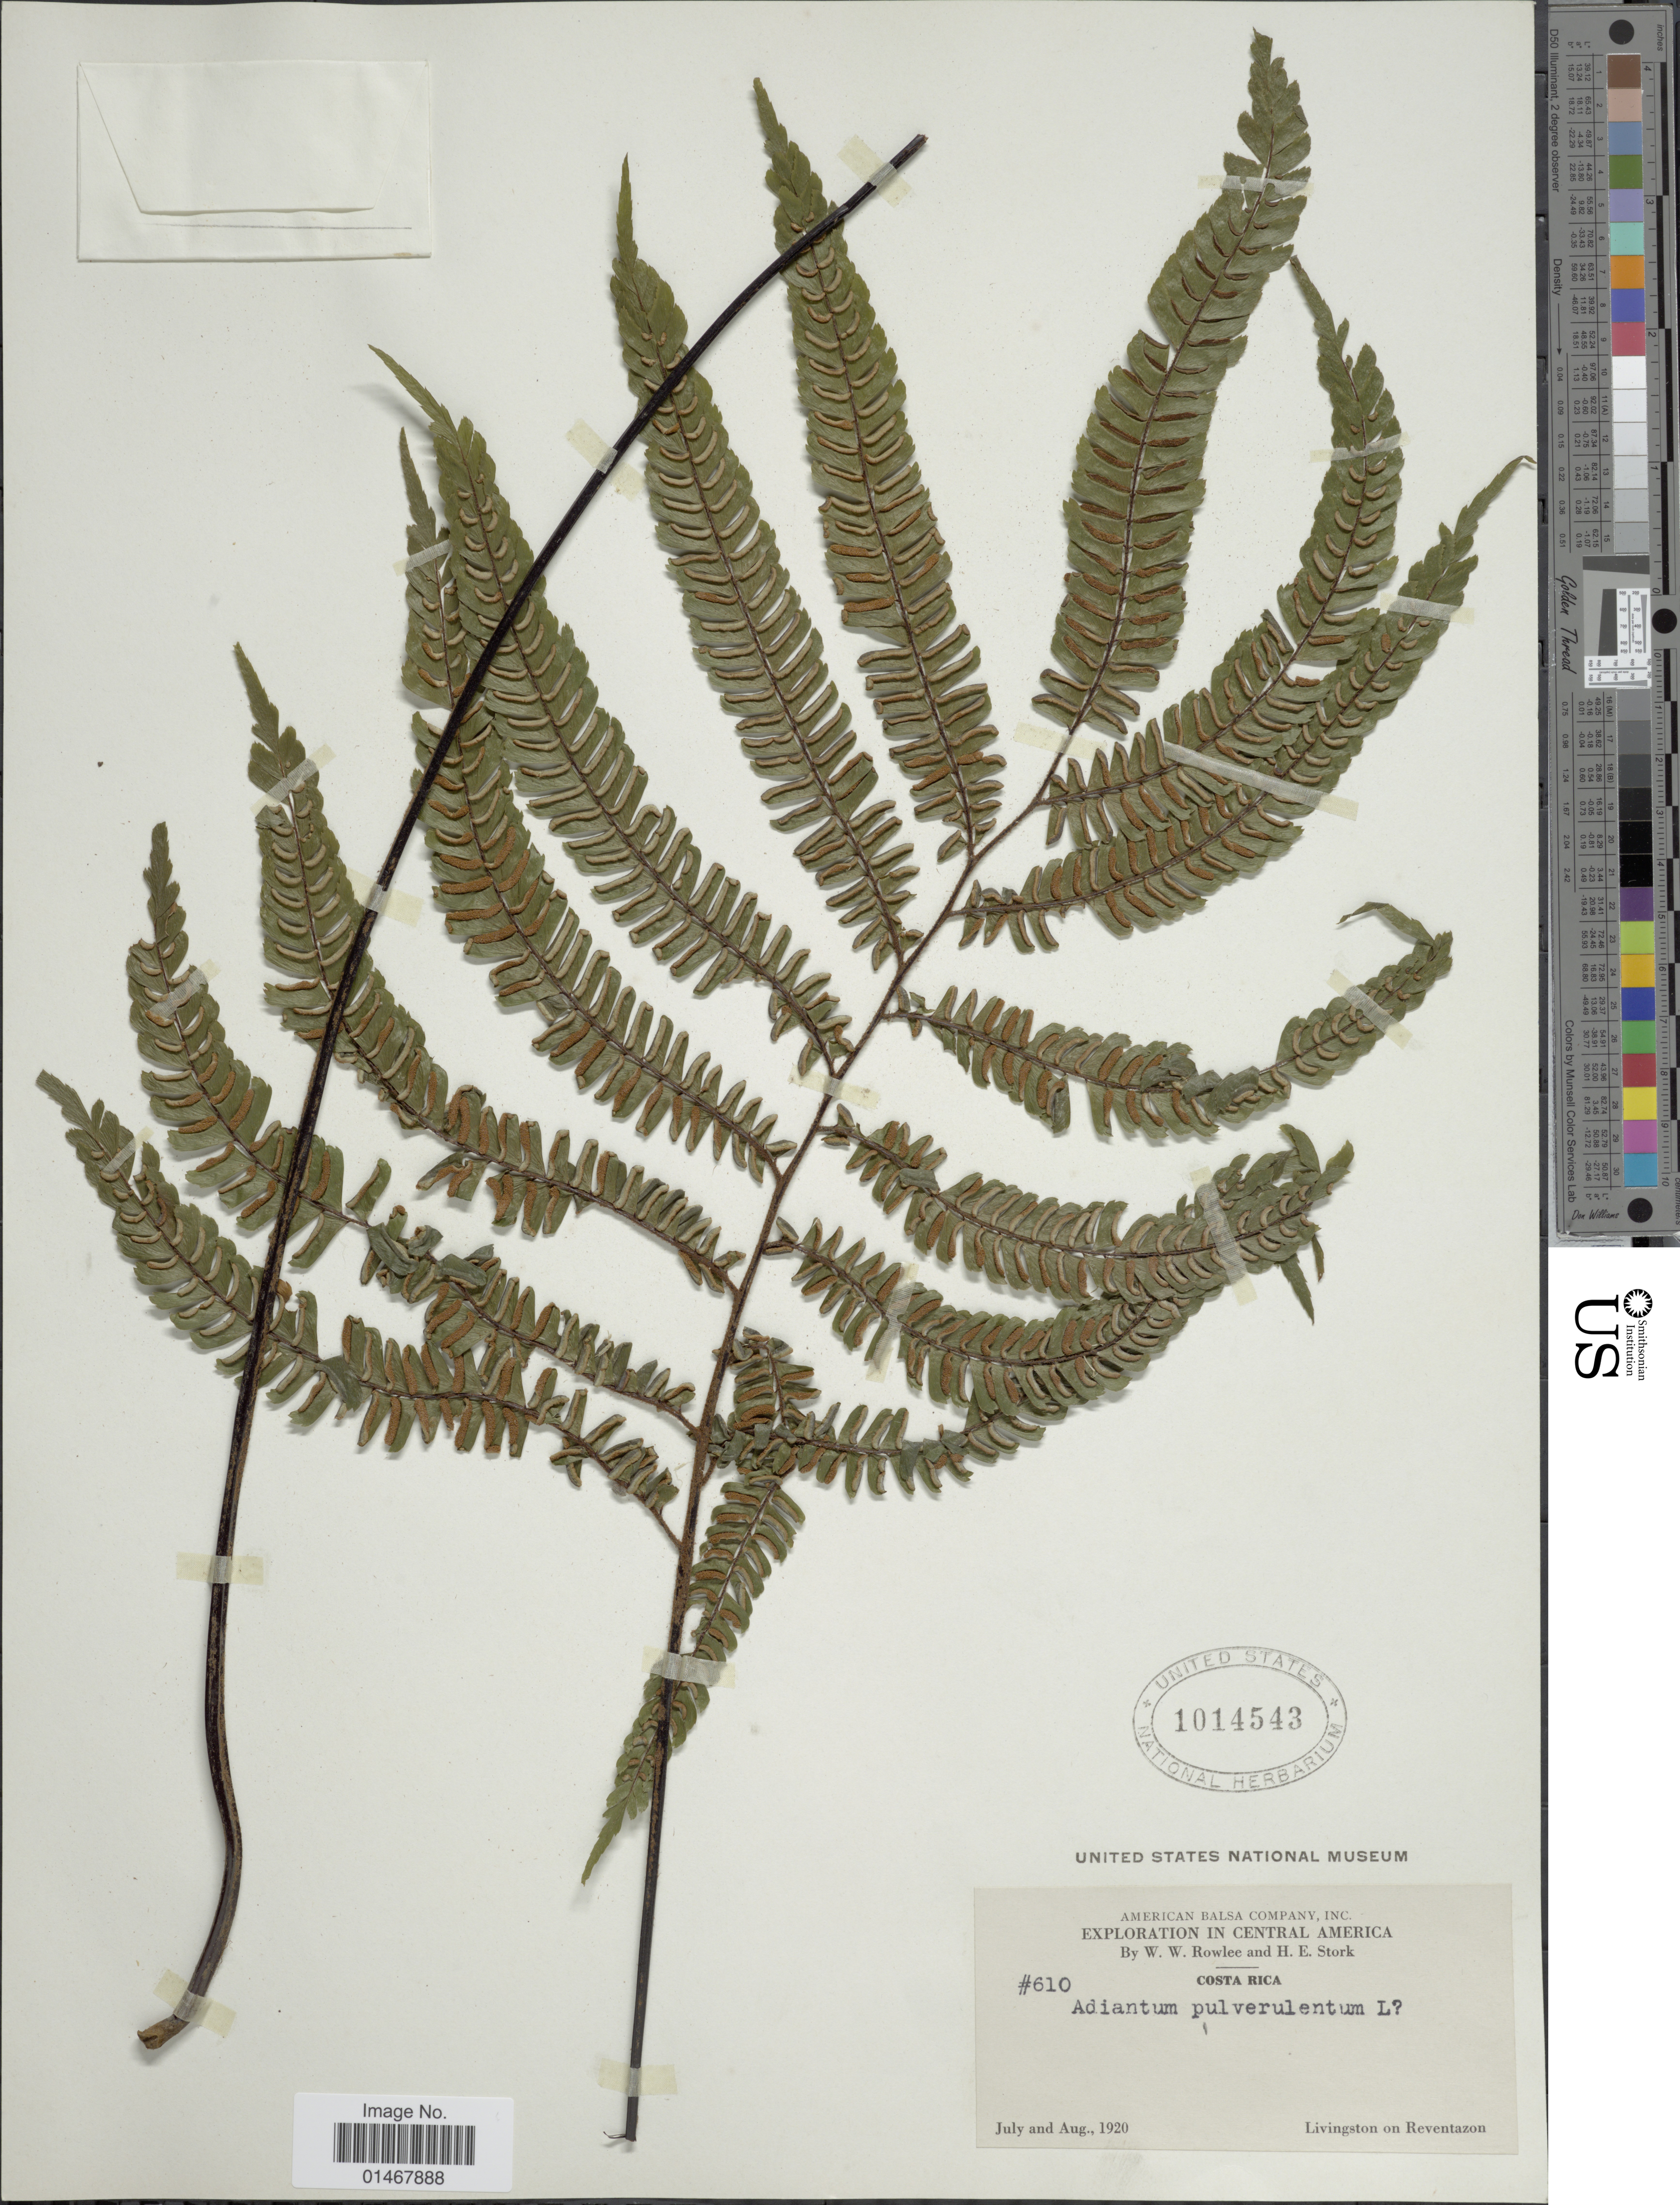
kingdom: Plantae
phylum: Tracheophyta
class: Polypodiopsida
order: Polypodiales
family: Pteridaceae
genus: Adiantum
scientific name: Adiantum pulverulentum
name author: L.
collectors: W. W. Rowlee & H. E. Stork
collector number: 610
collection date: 1920-07/1920-08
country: Costa Rica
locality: Livingston on Reventazon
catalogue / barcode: US 1014543